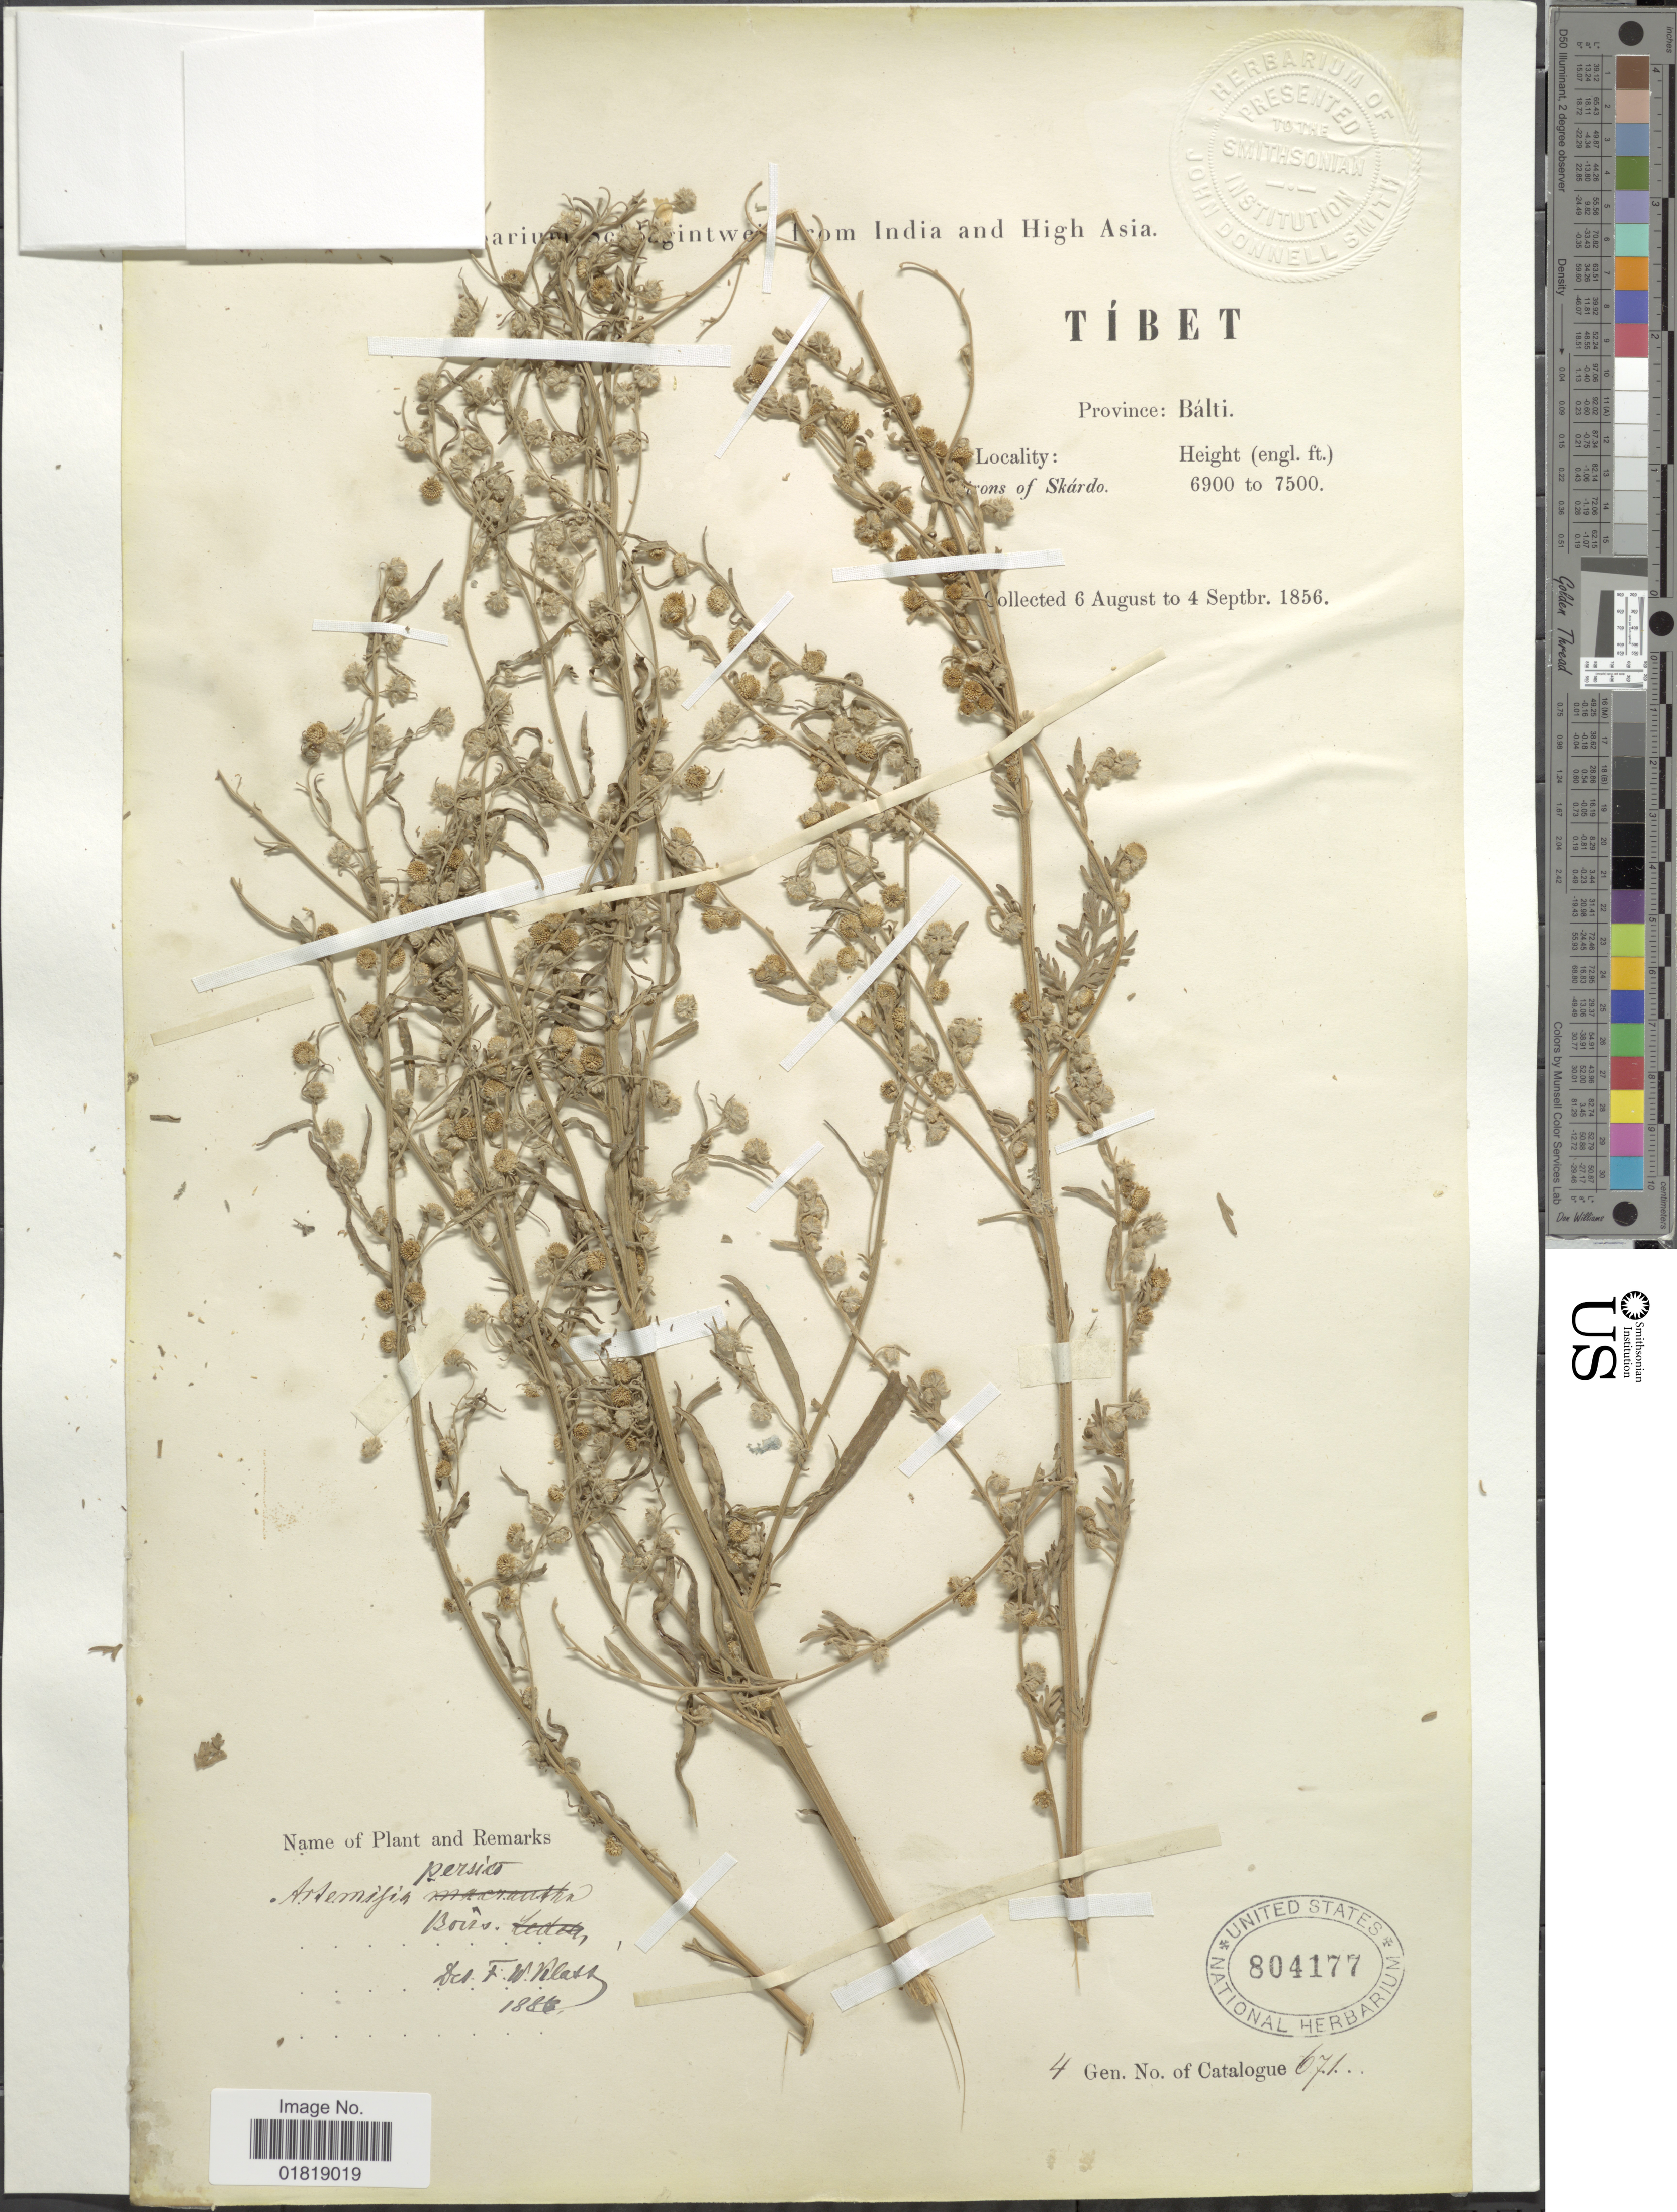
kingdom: Plantae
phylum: Tracheophyta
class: Magnoliopsida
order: Asterales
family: Asteraceae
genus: Artemisia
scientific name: Artemisia persica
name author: Boiss.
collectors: ex herb. Schlagintweit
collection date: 1856-08-06/1856-09-04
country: Pakistan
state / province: Gilgit-Baltistan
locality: "Tibet", Balti, Skardu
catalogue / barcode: US 804177